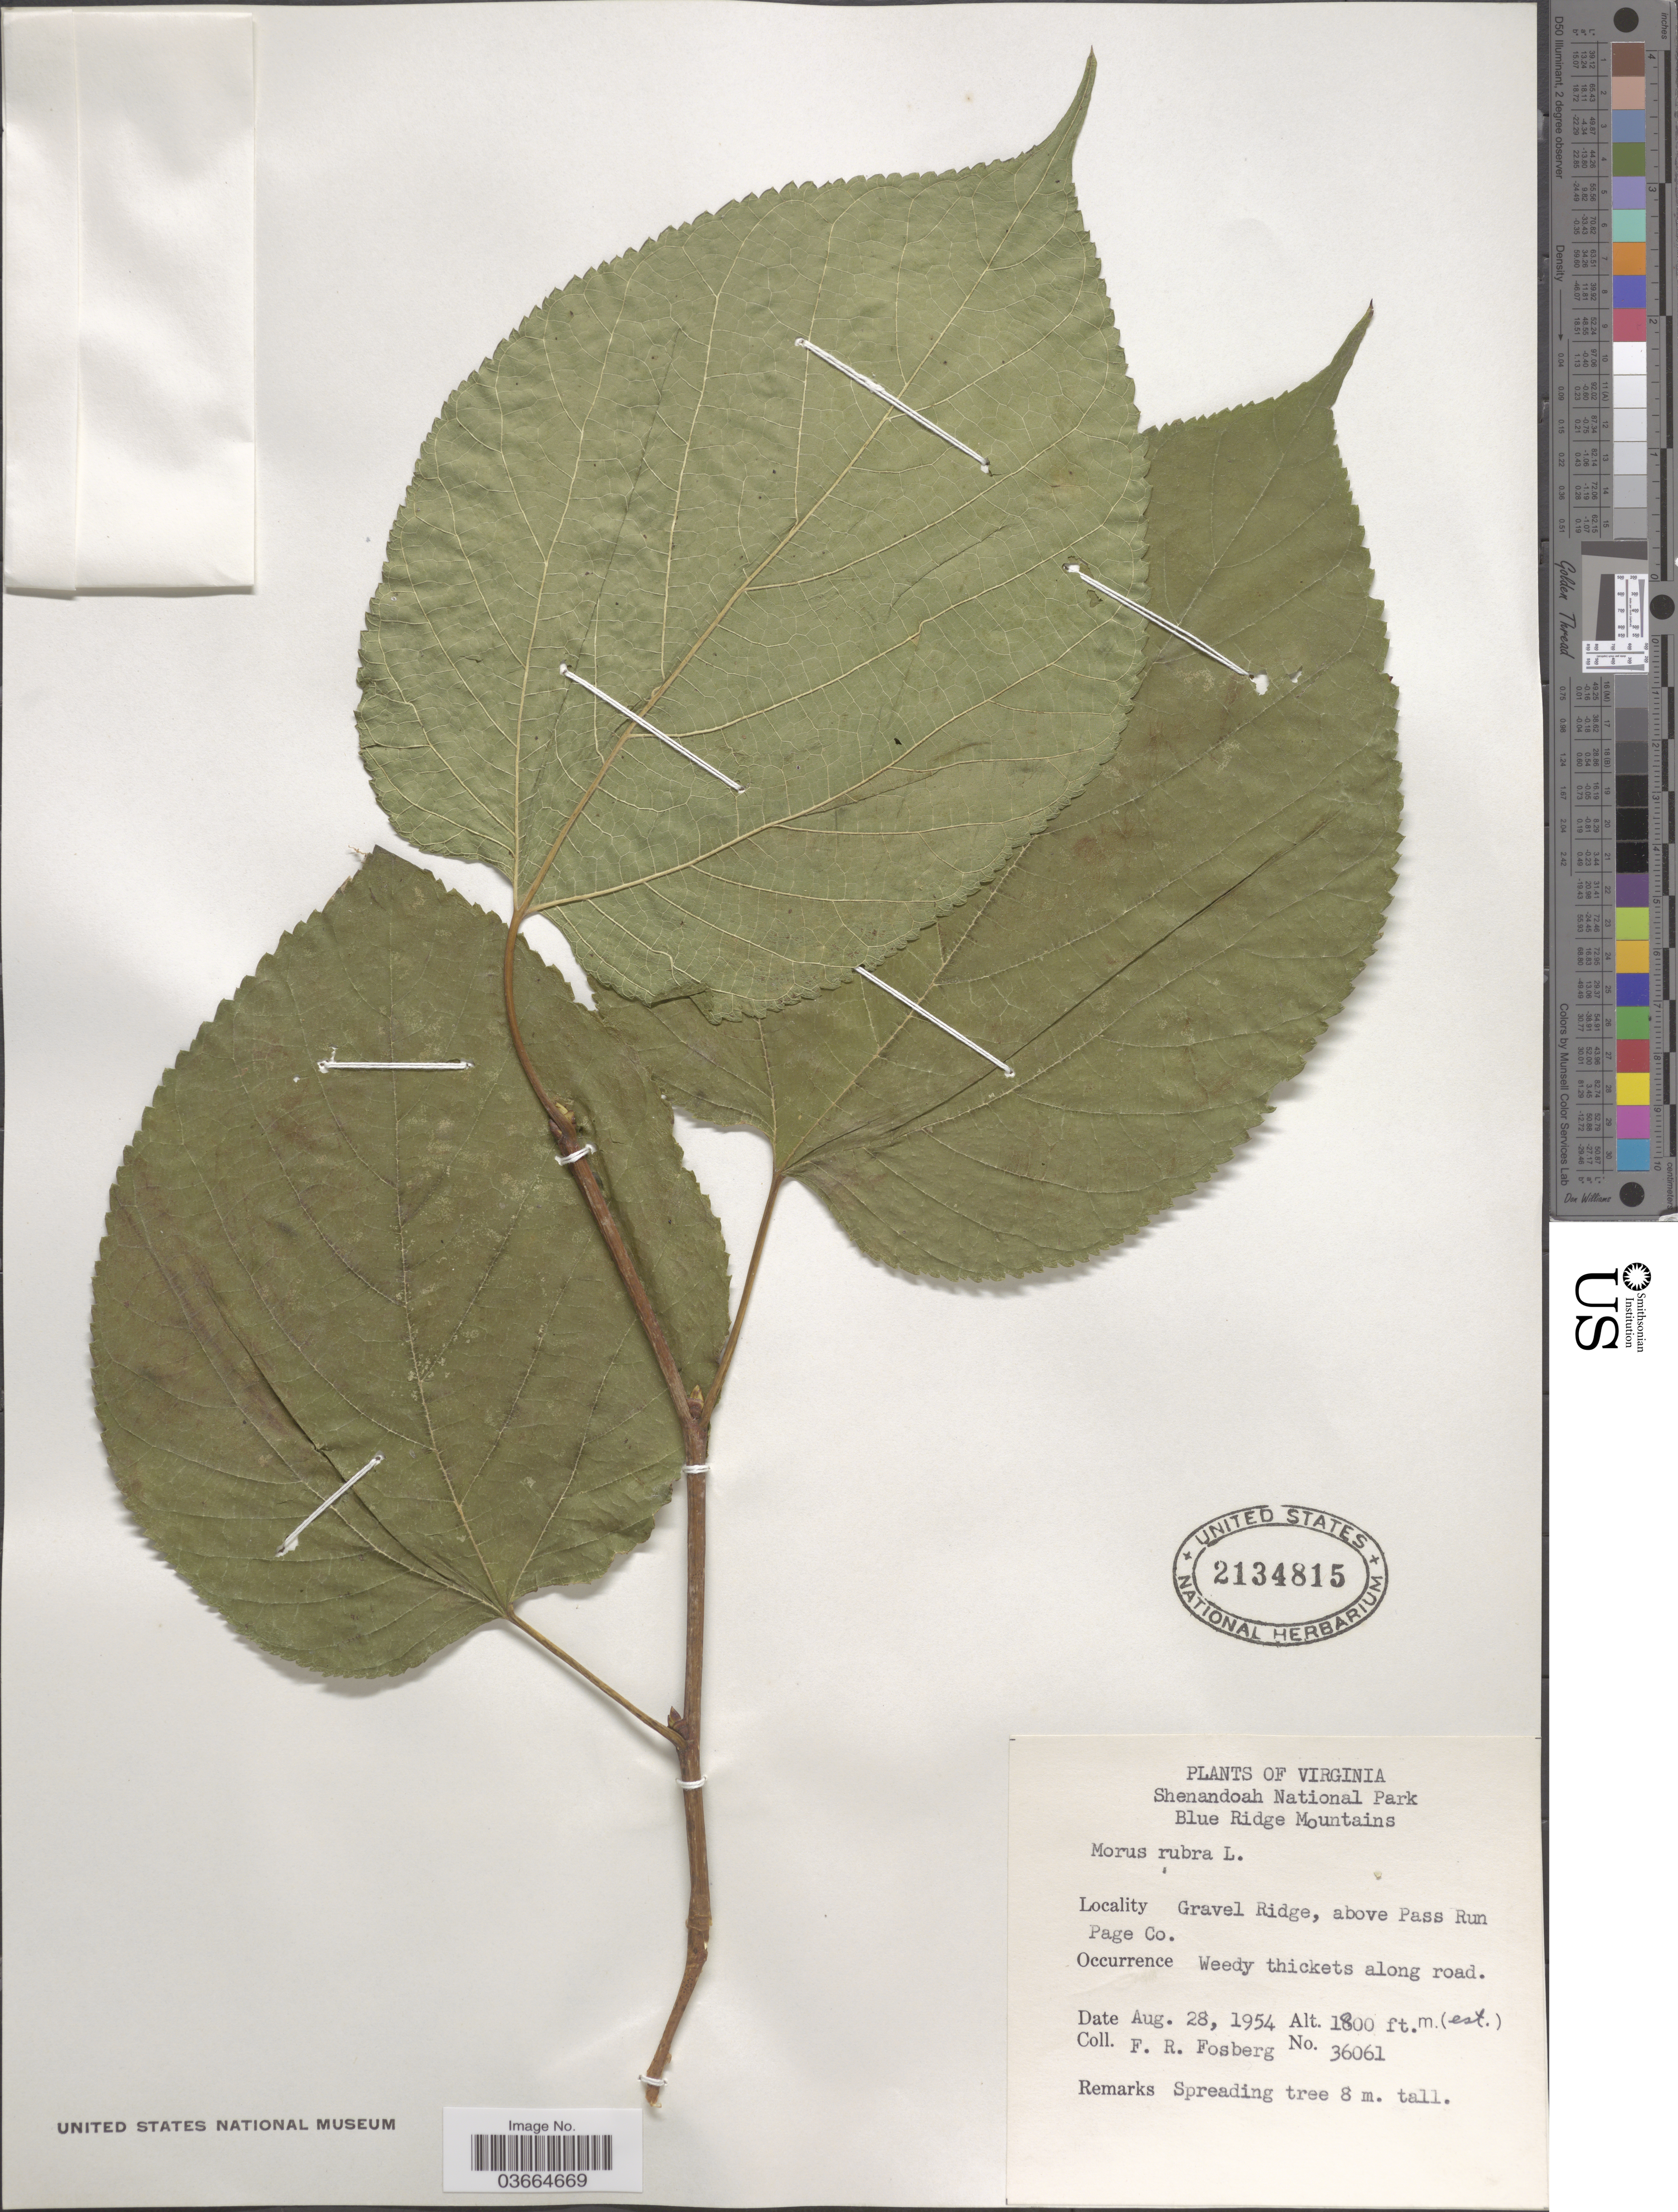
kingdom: Plantae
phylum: Tracheophyta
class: Magnoliopsida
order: Rosales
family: Moraceae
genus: Morus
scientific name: Morus rubra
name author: L.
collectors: F. R. Fosberg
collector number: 36061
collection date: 1954-08-28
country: United States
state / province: Virginia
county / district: Page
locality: Shenandoah National Park. Blue Ridge Mountains. Gravel Ridge, above Pass Run Page Co.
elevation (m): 549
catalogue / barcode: US 2134815